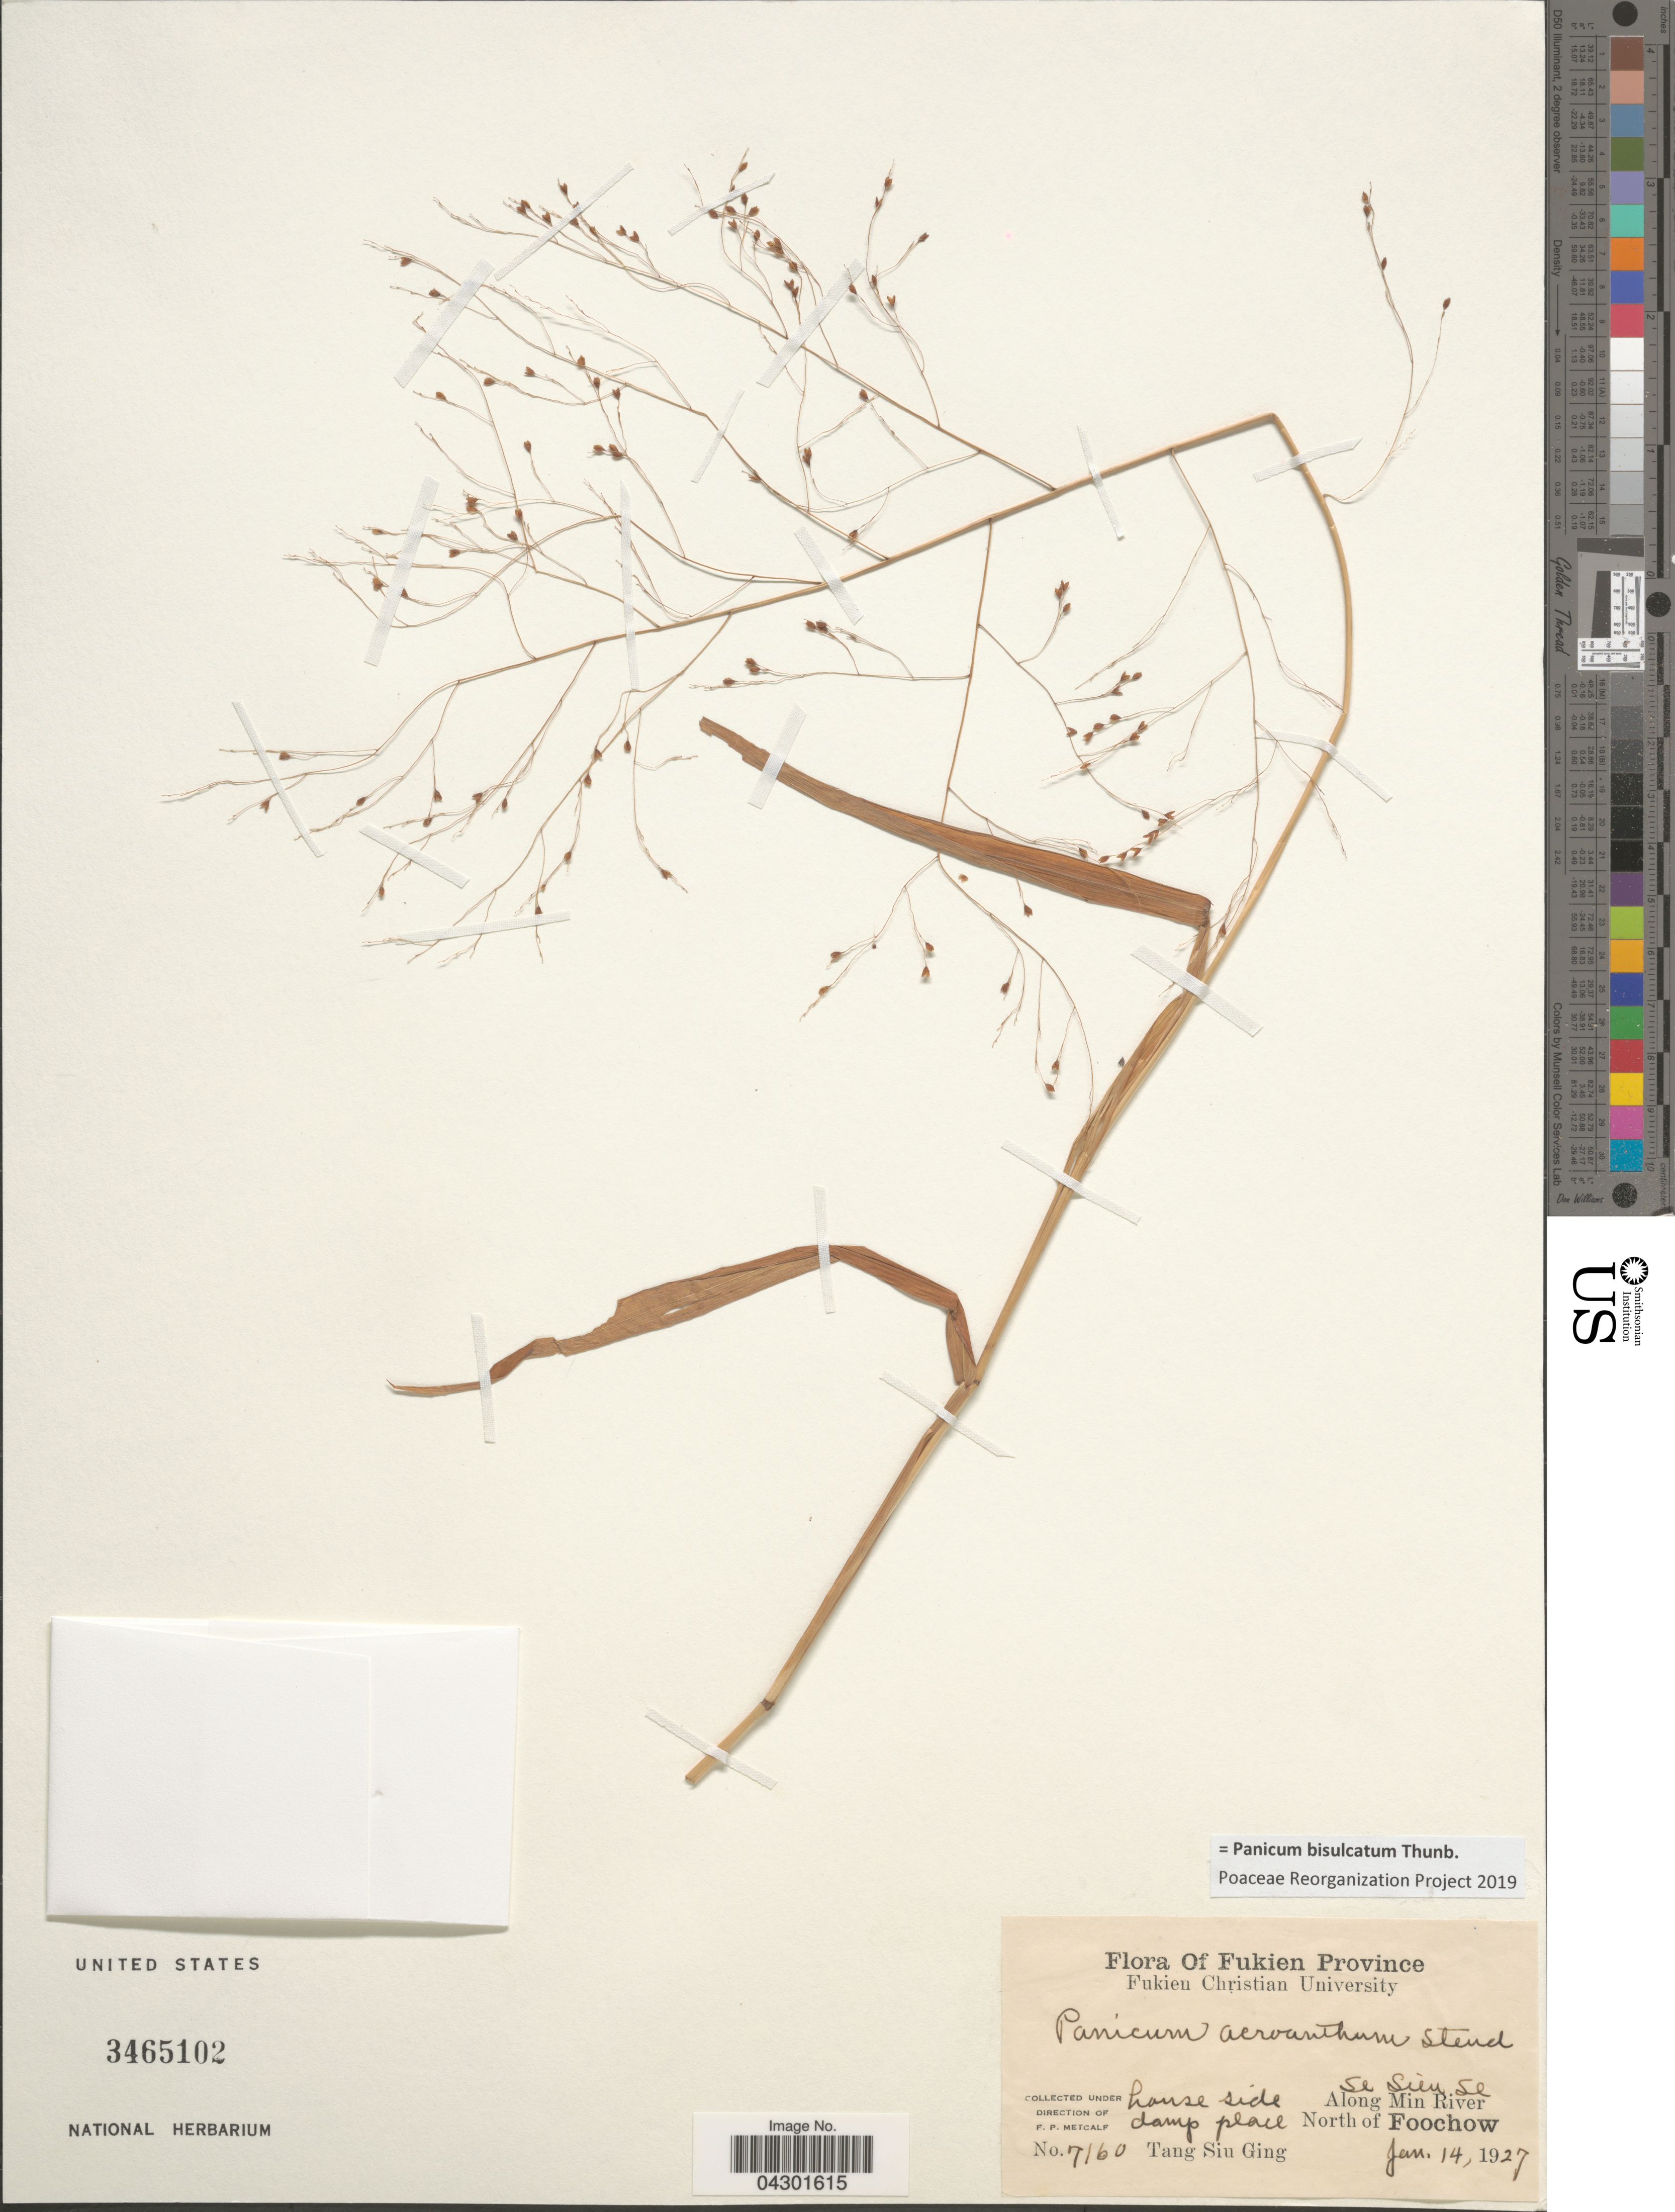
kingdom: Plantae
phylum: Tracheophyta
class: Liliopsida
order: Poales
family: Poaceae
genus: Panicum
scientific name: Panicum bisulcatum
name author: Thunb.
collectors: S. Tang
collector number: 7160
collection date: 1927-01-14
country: China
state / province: Fujian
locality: Fukien Province. House side. Damp place. Se Sien Se. Along Min River. North of Foochow.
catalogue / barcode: US 3465102